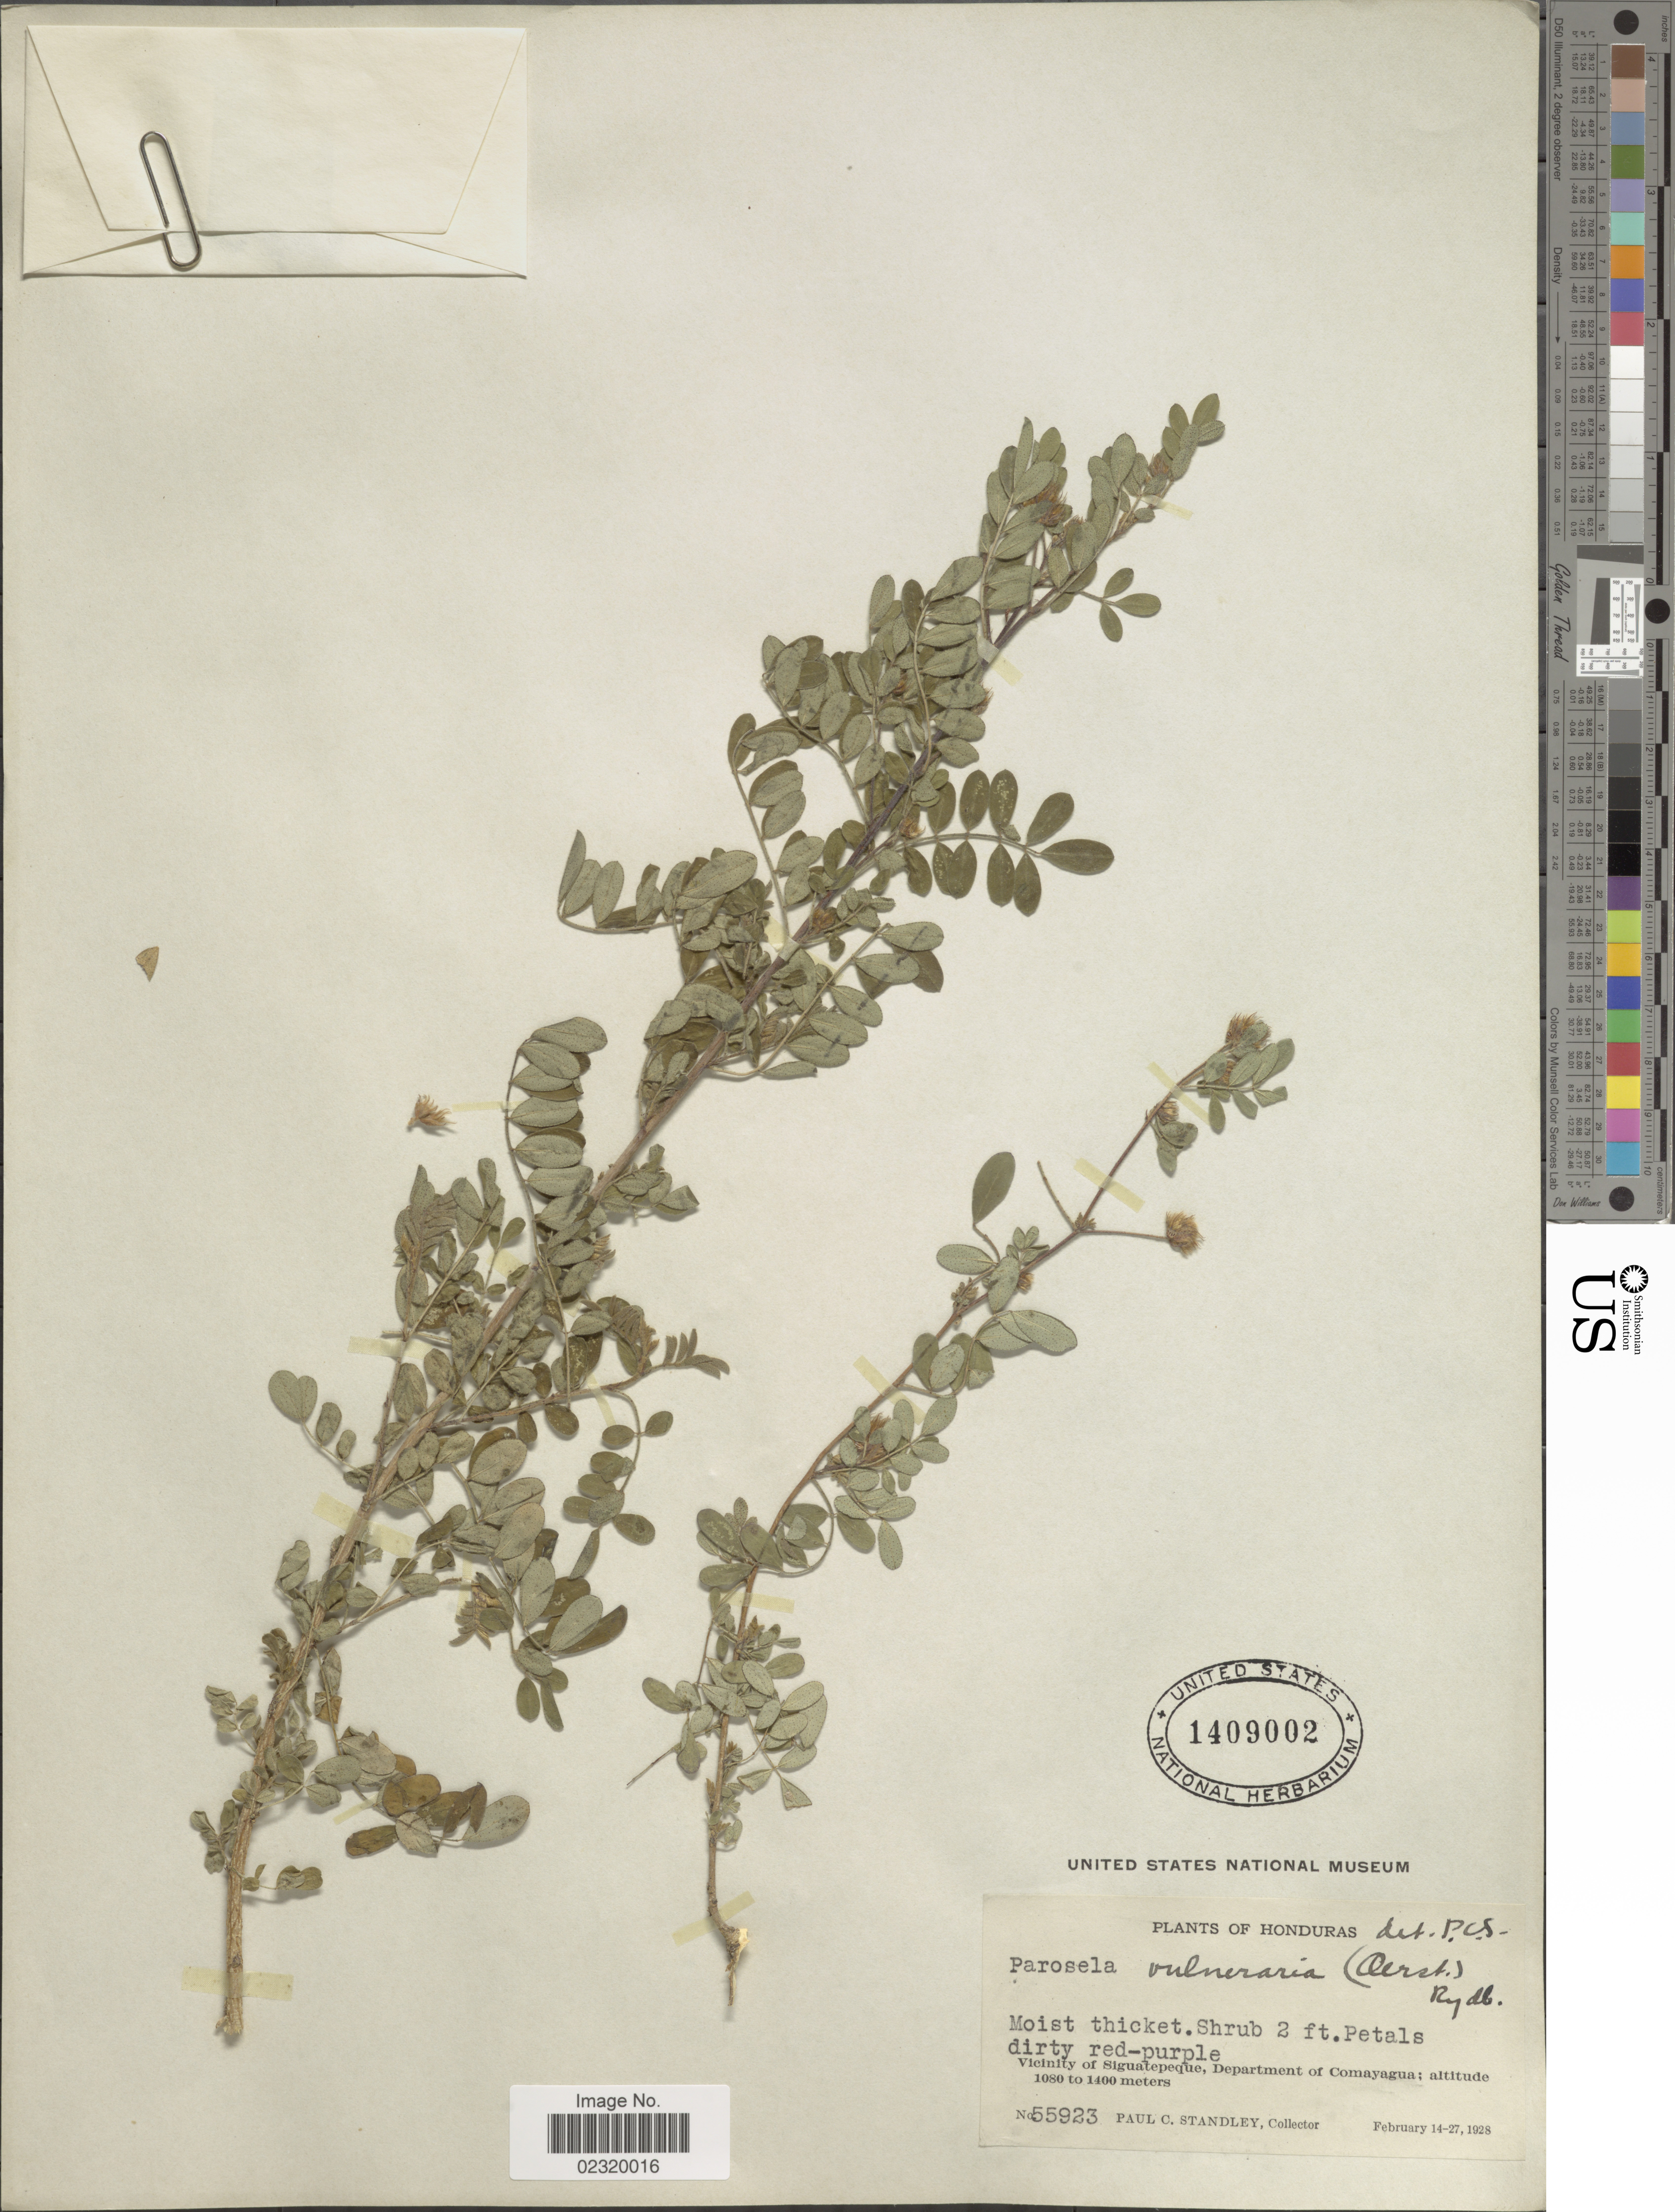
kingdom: Plantae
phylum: Tracheophyta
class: Magnoliopsida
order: Fabales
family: Fabaceae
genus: Dalea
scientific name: Dalea scandens var. vulneraria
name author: (Oerst.) Barneby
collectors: P. C. Standley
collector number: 55923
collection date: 1928-02-14/1928-02-27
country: Honduras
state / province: Comayagua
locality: Vicinity of Siguatepeque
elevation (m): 1080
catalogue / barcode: US 1409002